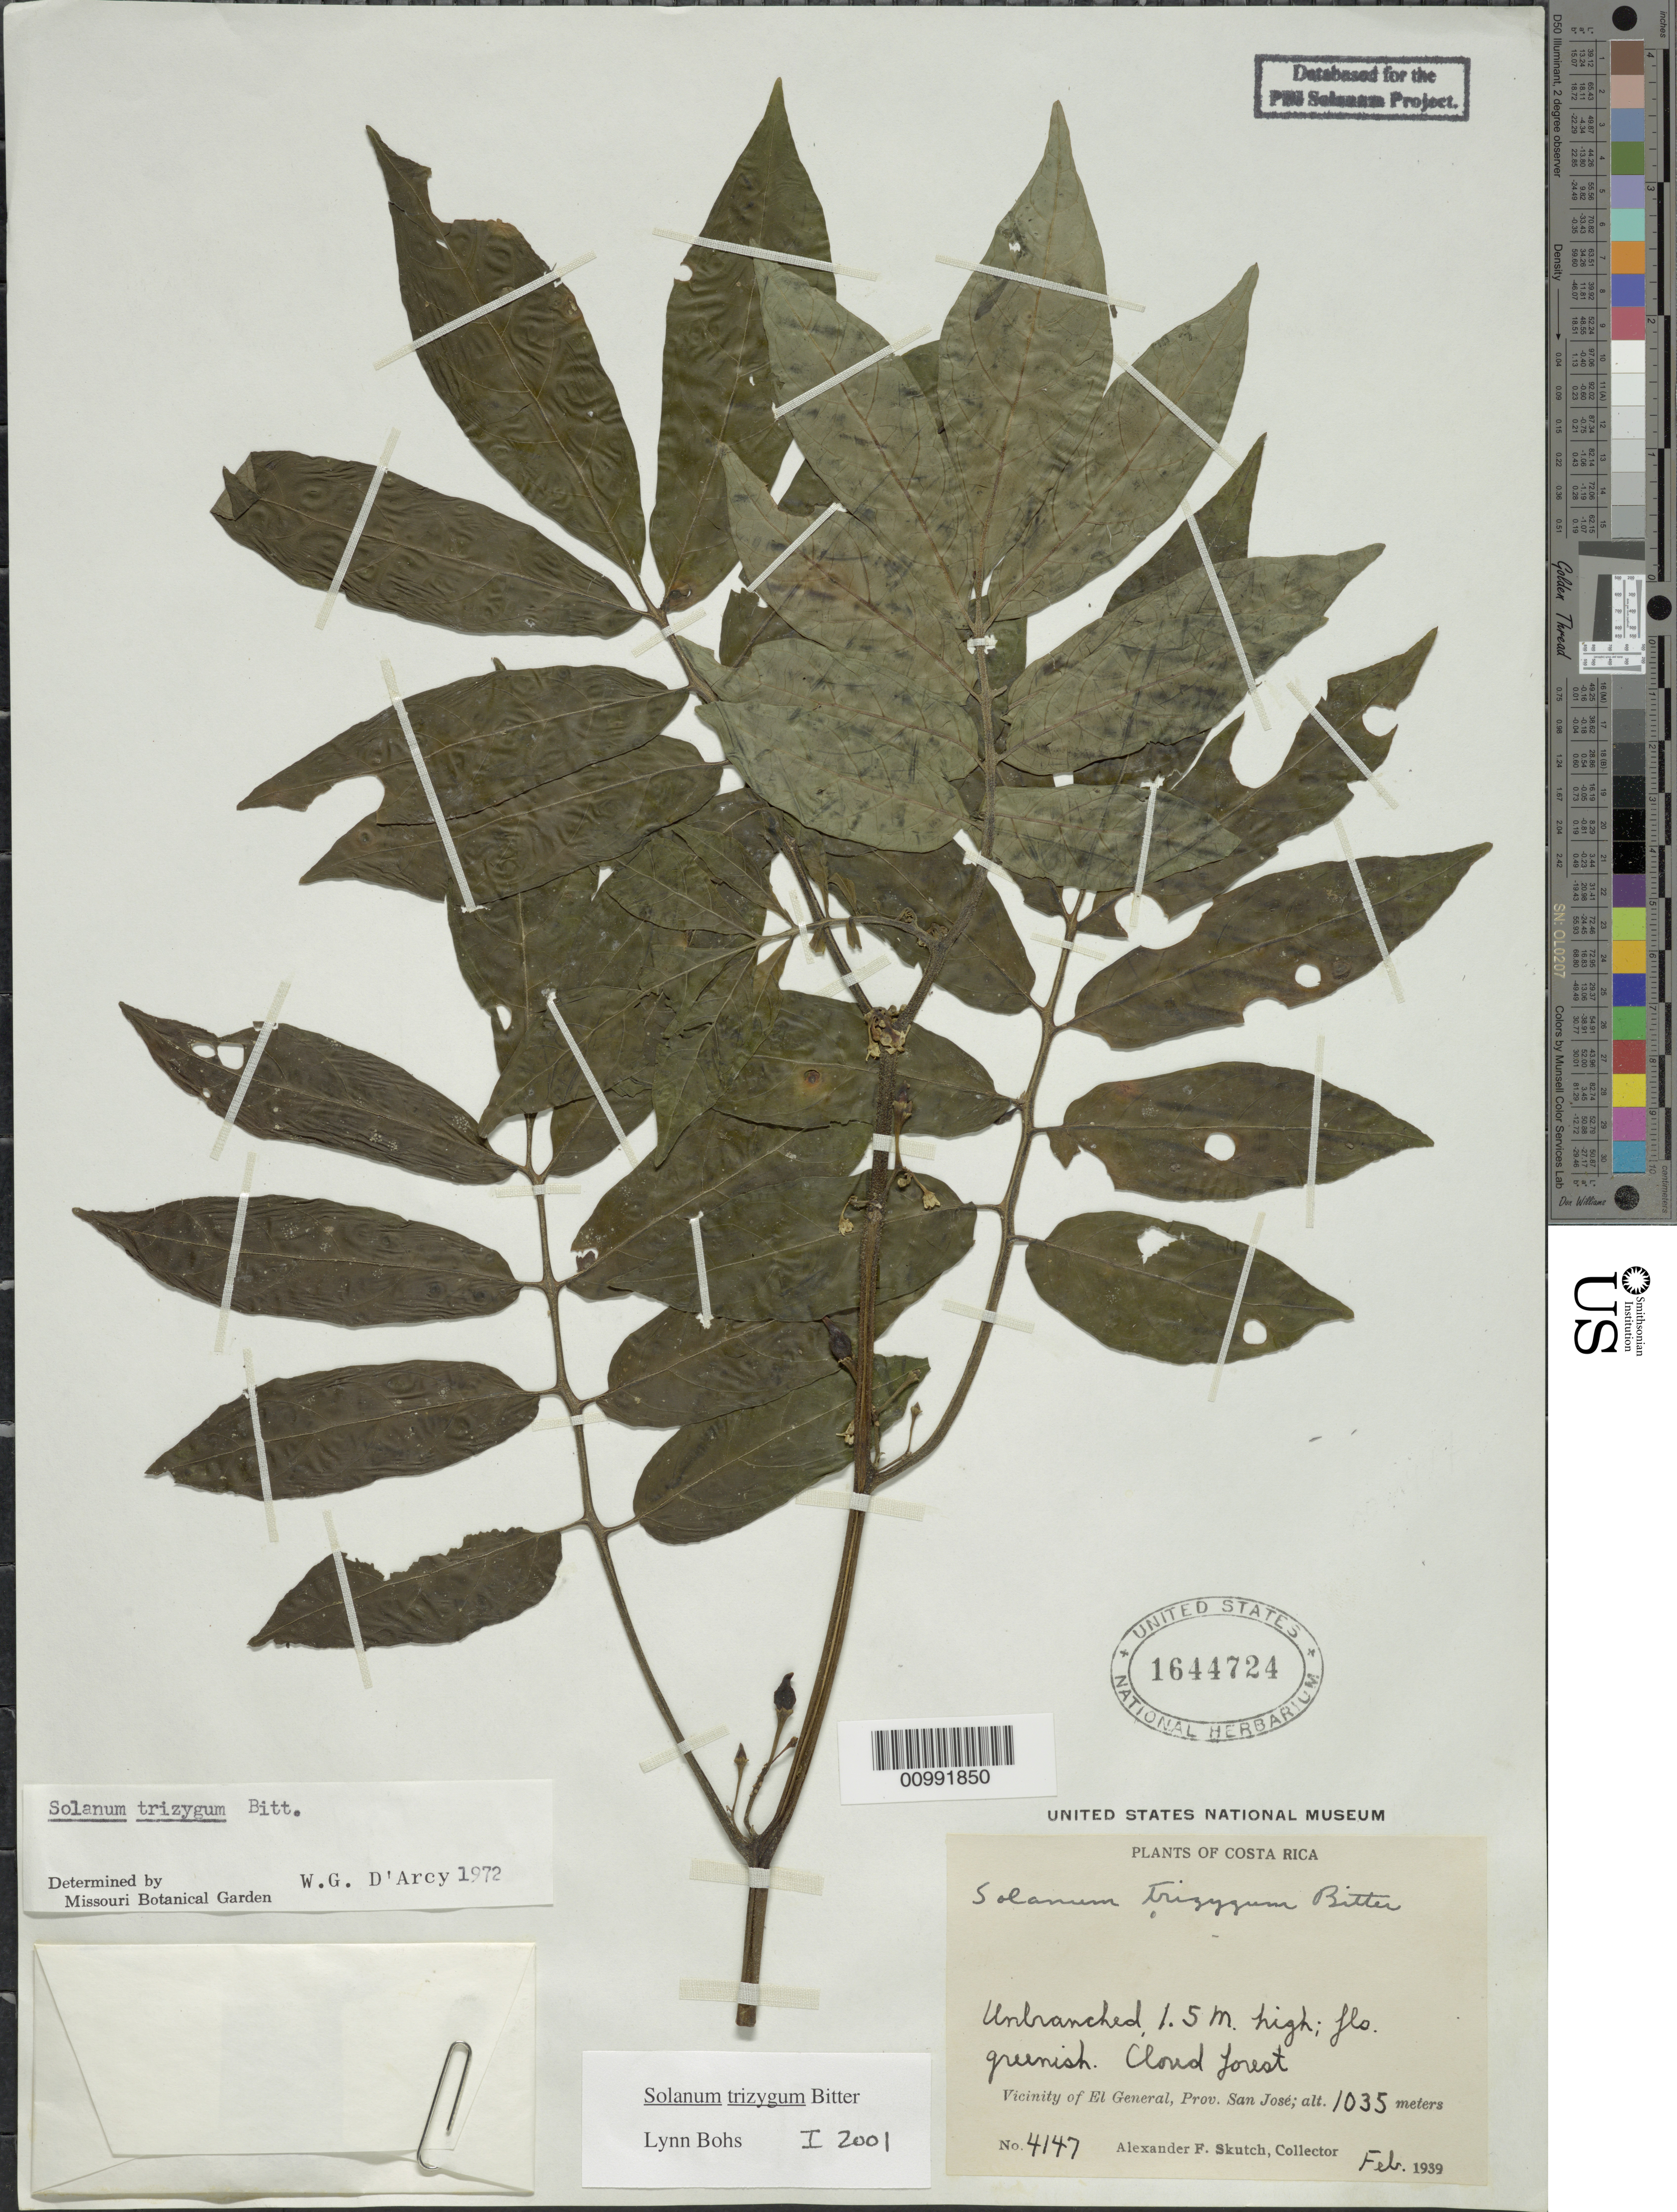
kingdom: Plantae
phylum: Tracheophyta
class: Magnoliopsida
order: Solanales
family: Solanaceae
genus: Solanum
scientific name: Solanum trizygum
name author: Bitter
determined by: Bohs, L. A.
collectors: A. F. Skutch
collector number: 4147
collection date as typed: Feb 1939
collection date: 1939-02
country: Costa Rica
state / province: San José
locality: Vicinity of El General.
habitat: Cloud forest.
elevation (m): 1035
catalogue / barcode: US 1644724